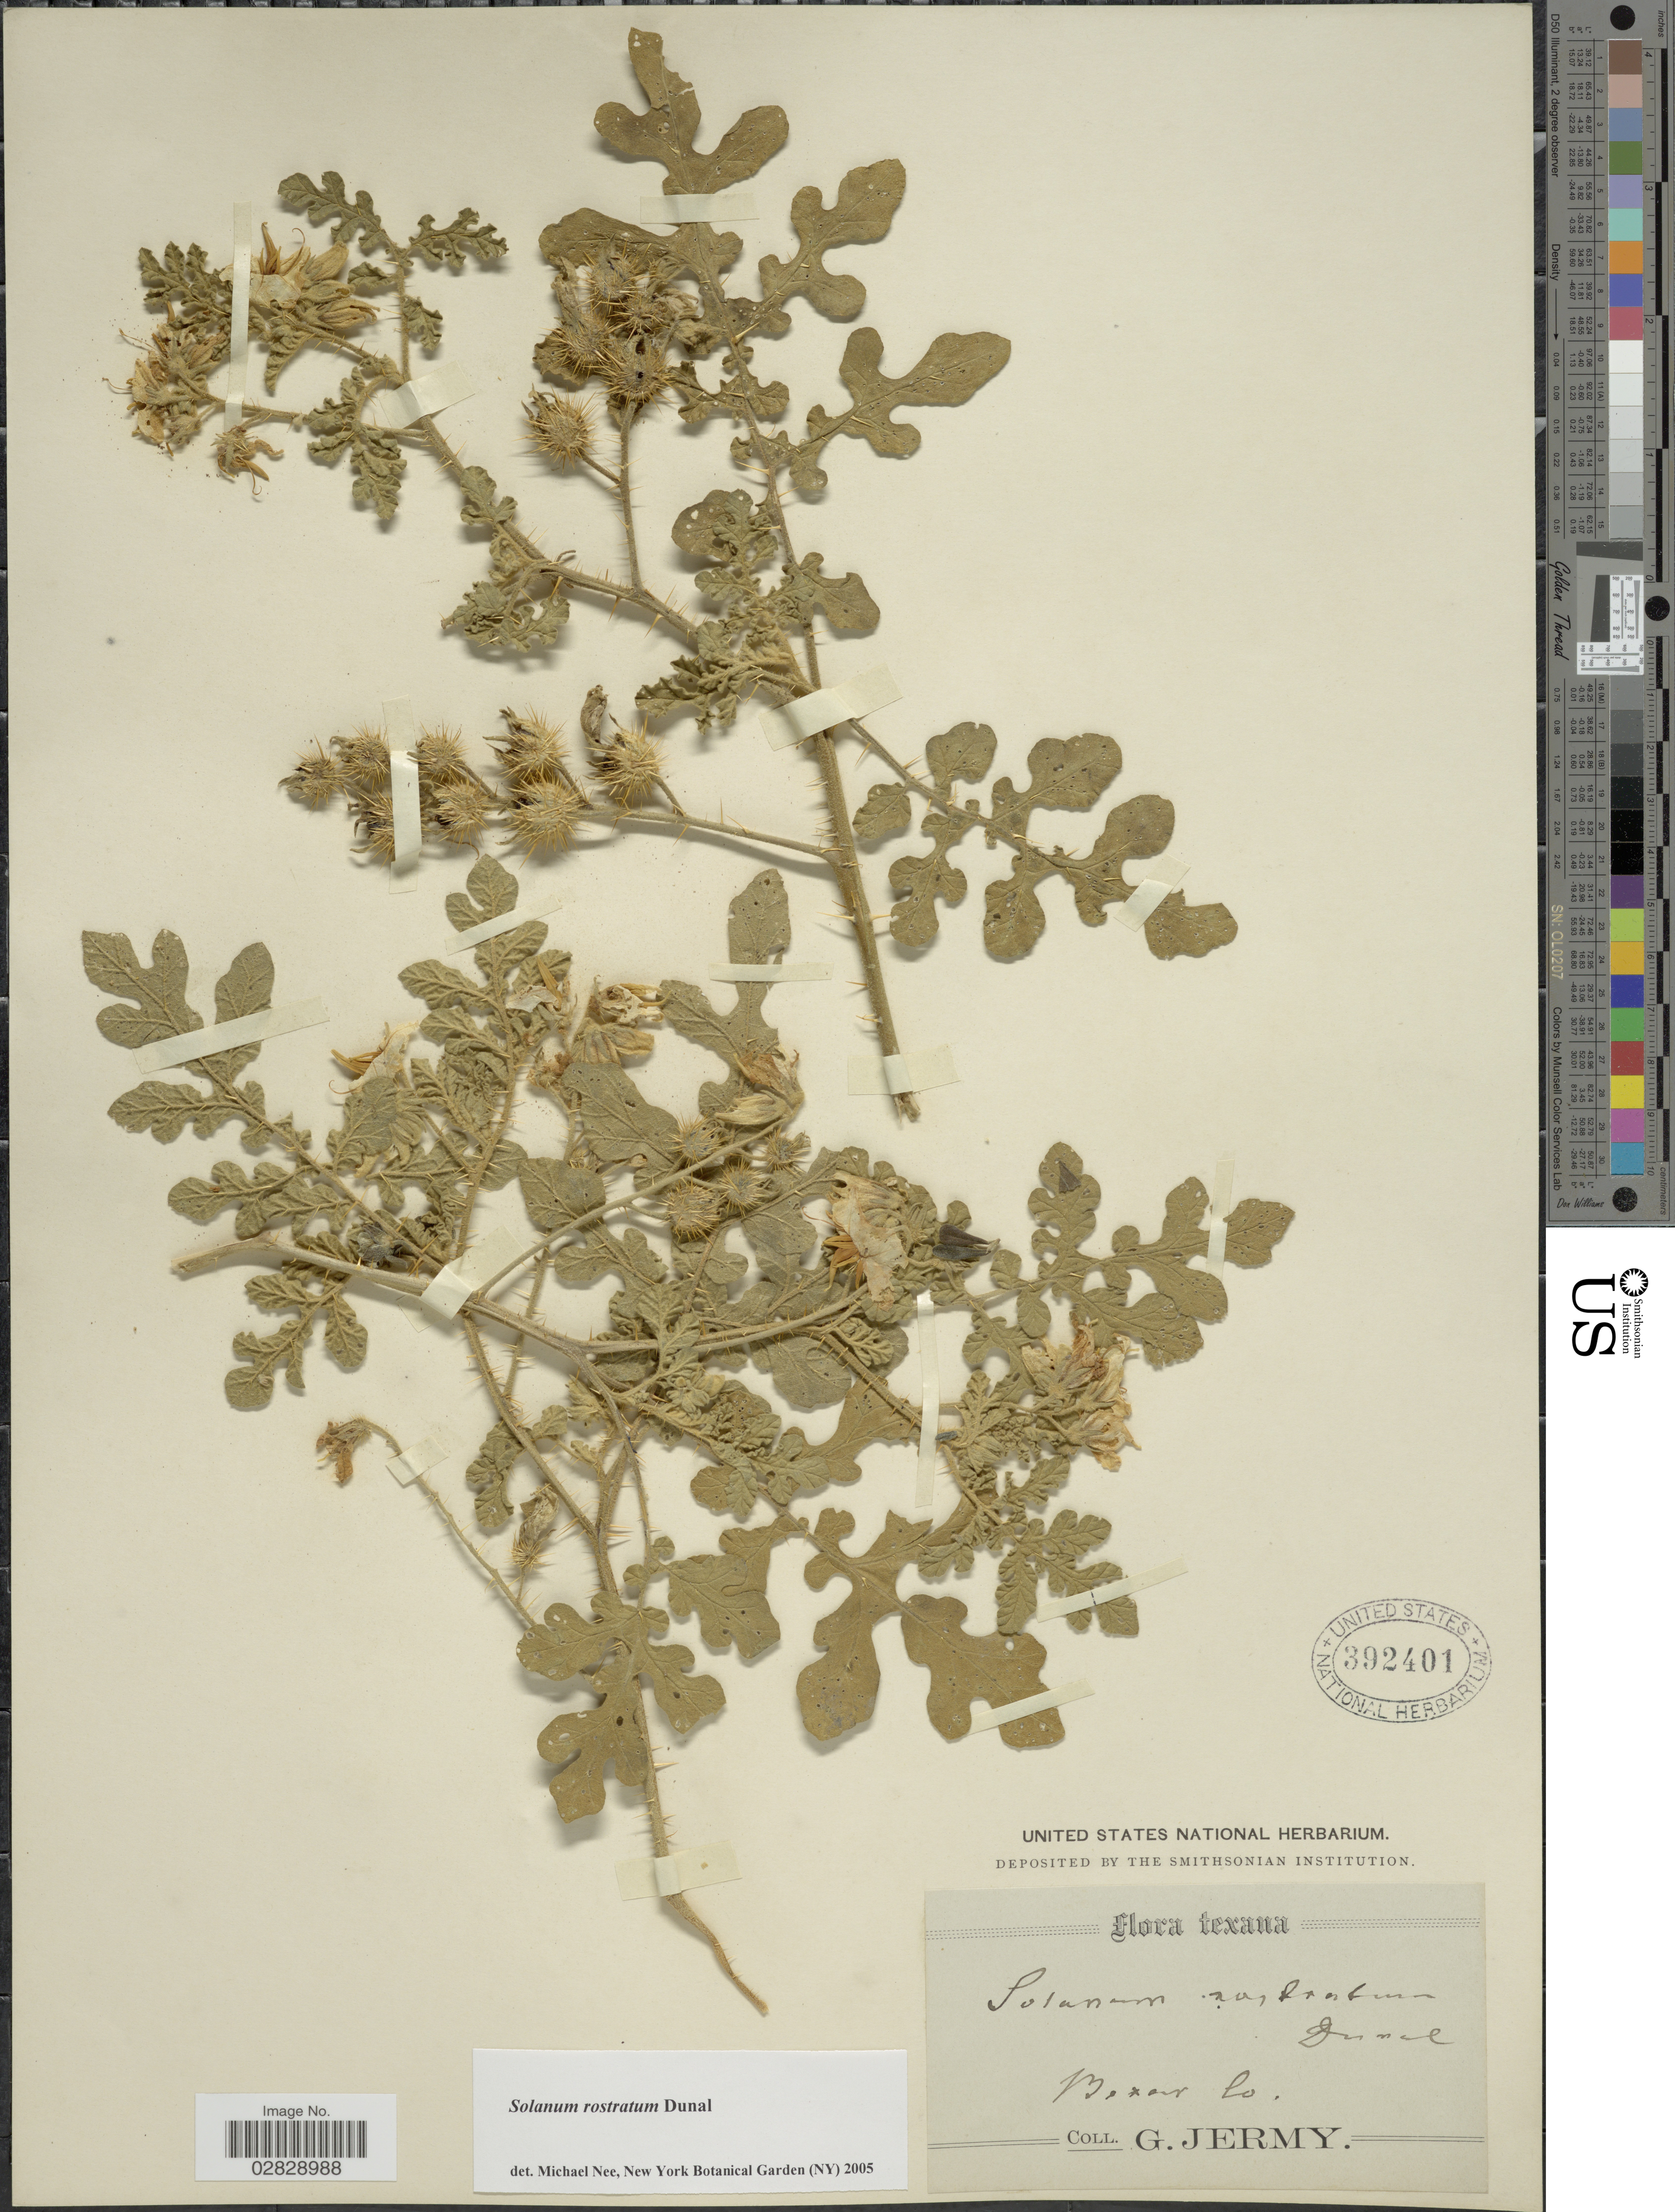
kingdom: Plantae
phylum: Tracheophyta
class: Magnoliopsida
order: Solanales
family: Solanaceae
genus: Solanum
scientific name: Solanum rostratum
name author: Dunal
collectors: G. Jermy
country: United States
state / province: Texas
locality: Texana. Bexar Co.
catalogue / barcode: US 392401